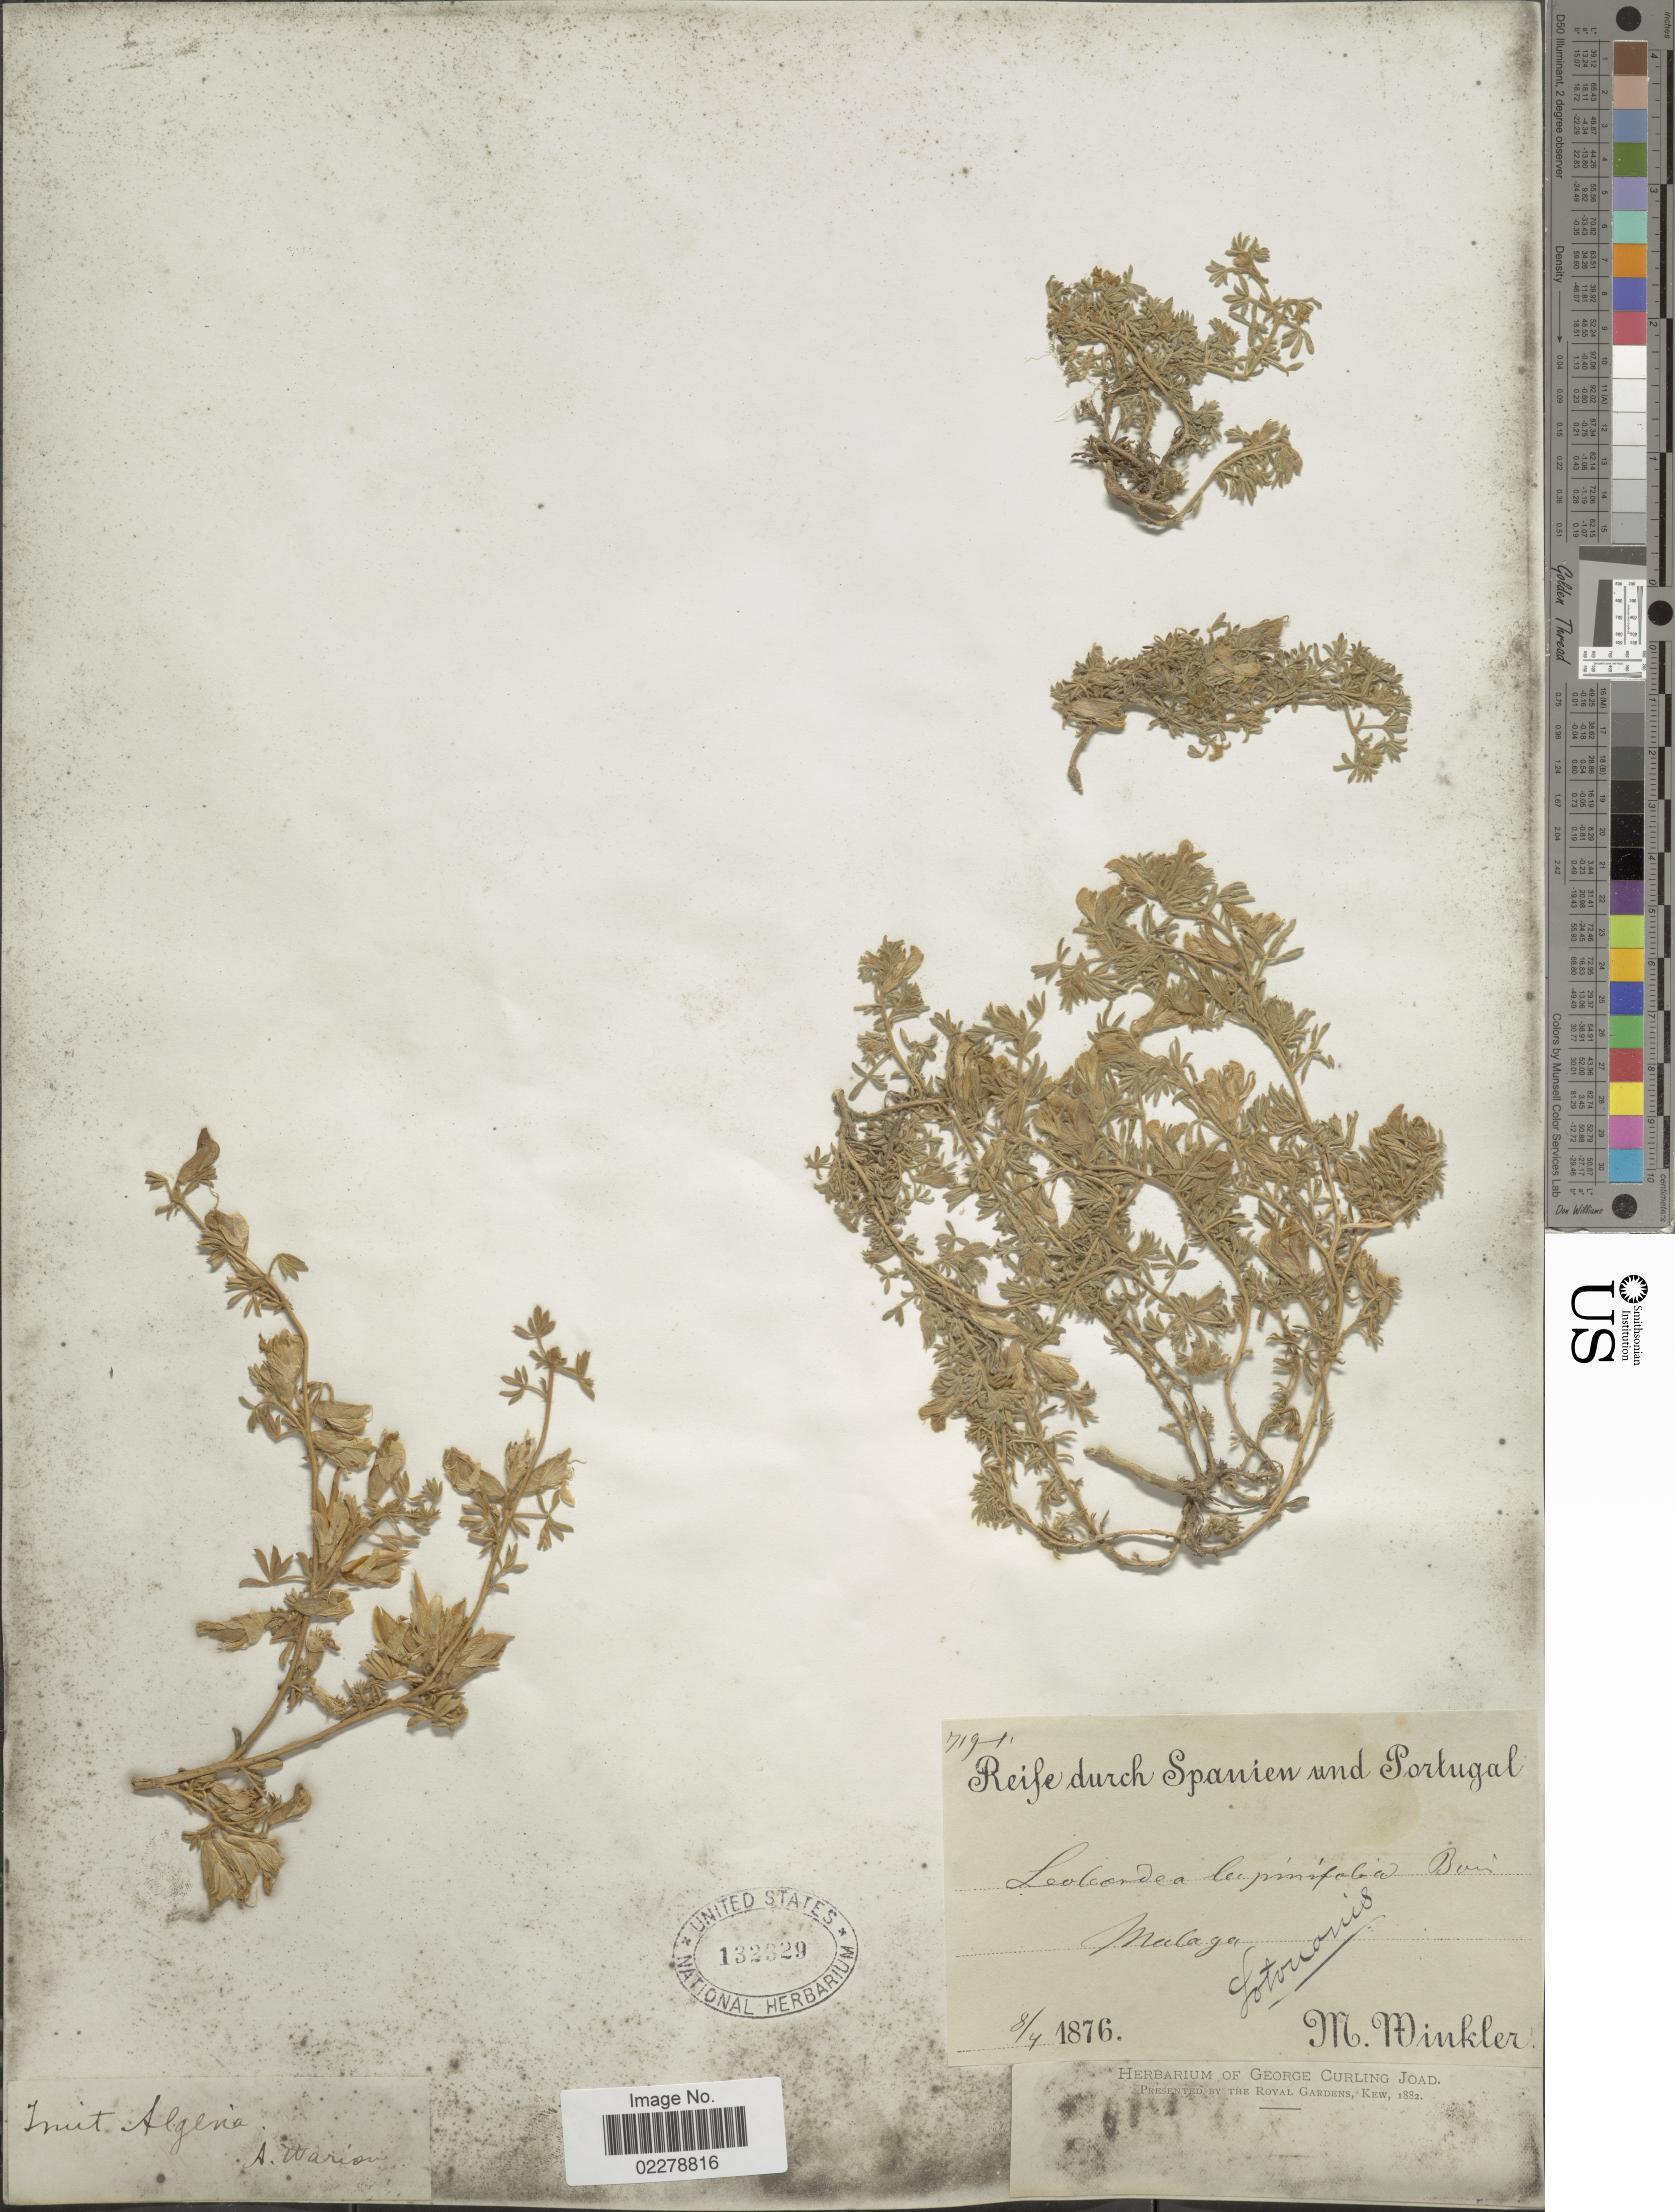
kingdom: Plantae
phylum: Tracheophyta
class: Magnoliopsida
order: Fabales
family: Fabaceae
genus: Lotononis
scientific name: Lotononis lupinifolia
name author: (Boiss.) Benth.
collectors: Minkler, M.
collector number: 719?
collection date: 1876-04-08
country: Spain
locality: Spanien und Portugal. Malaga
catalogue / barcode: US 132329